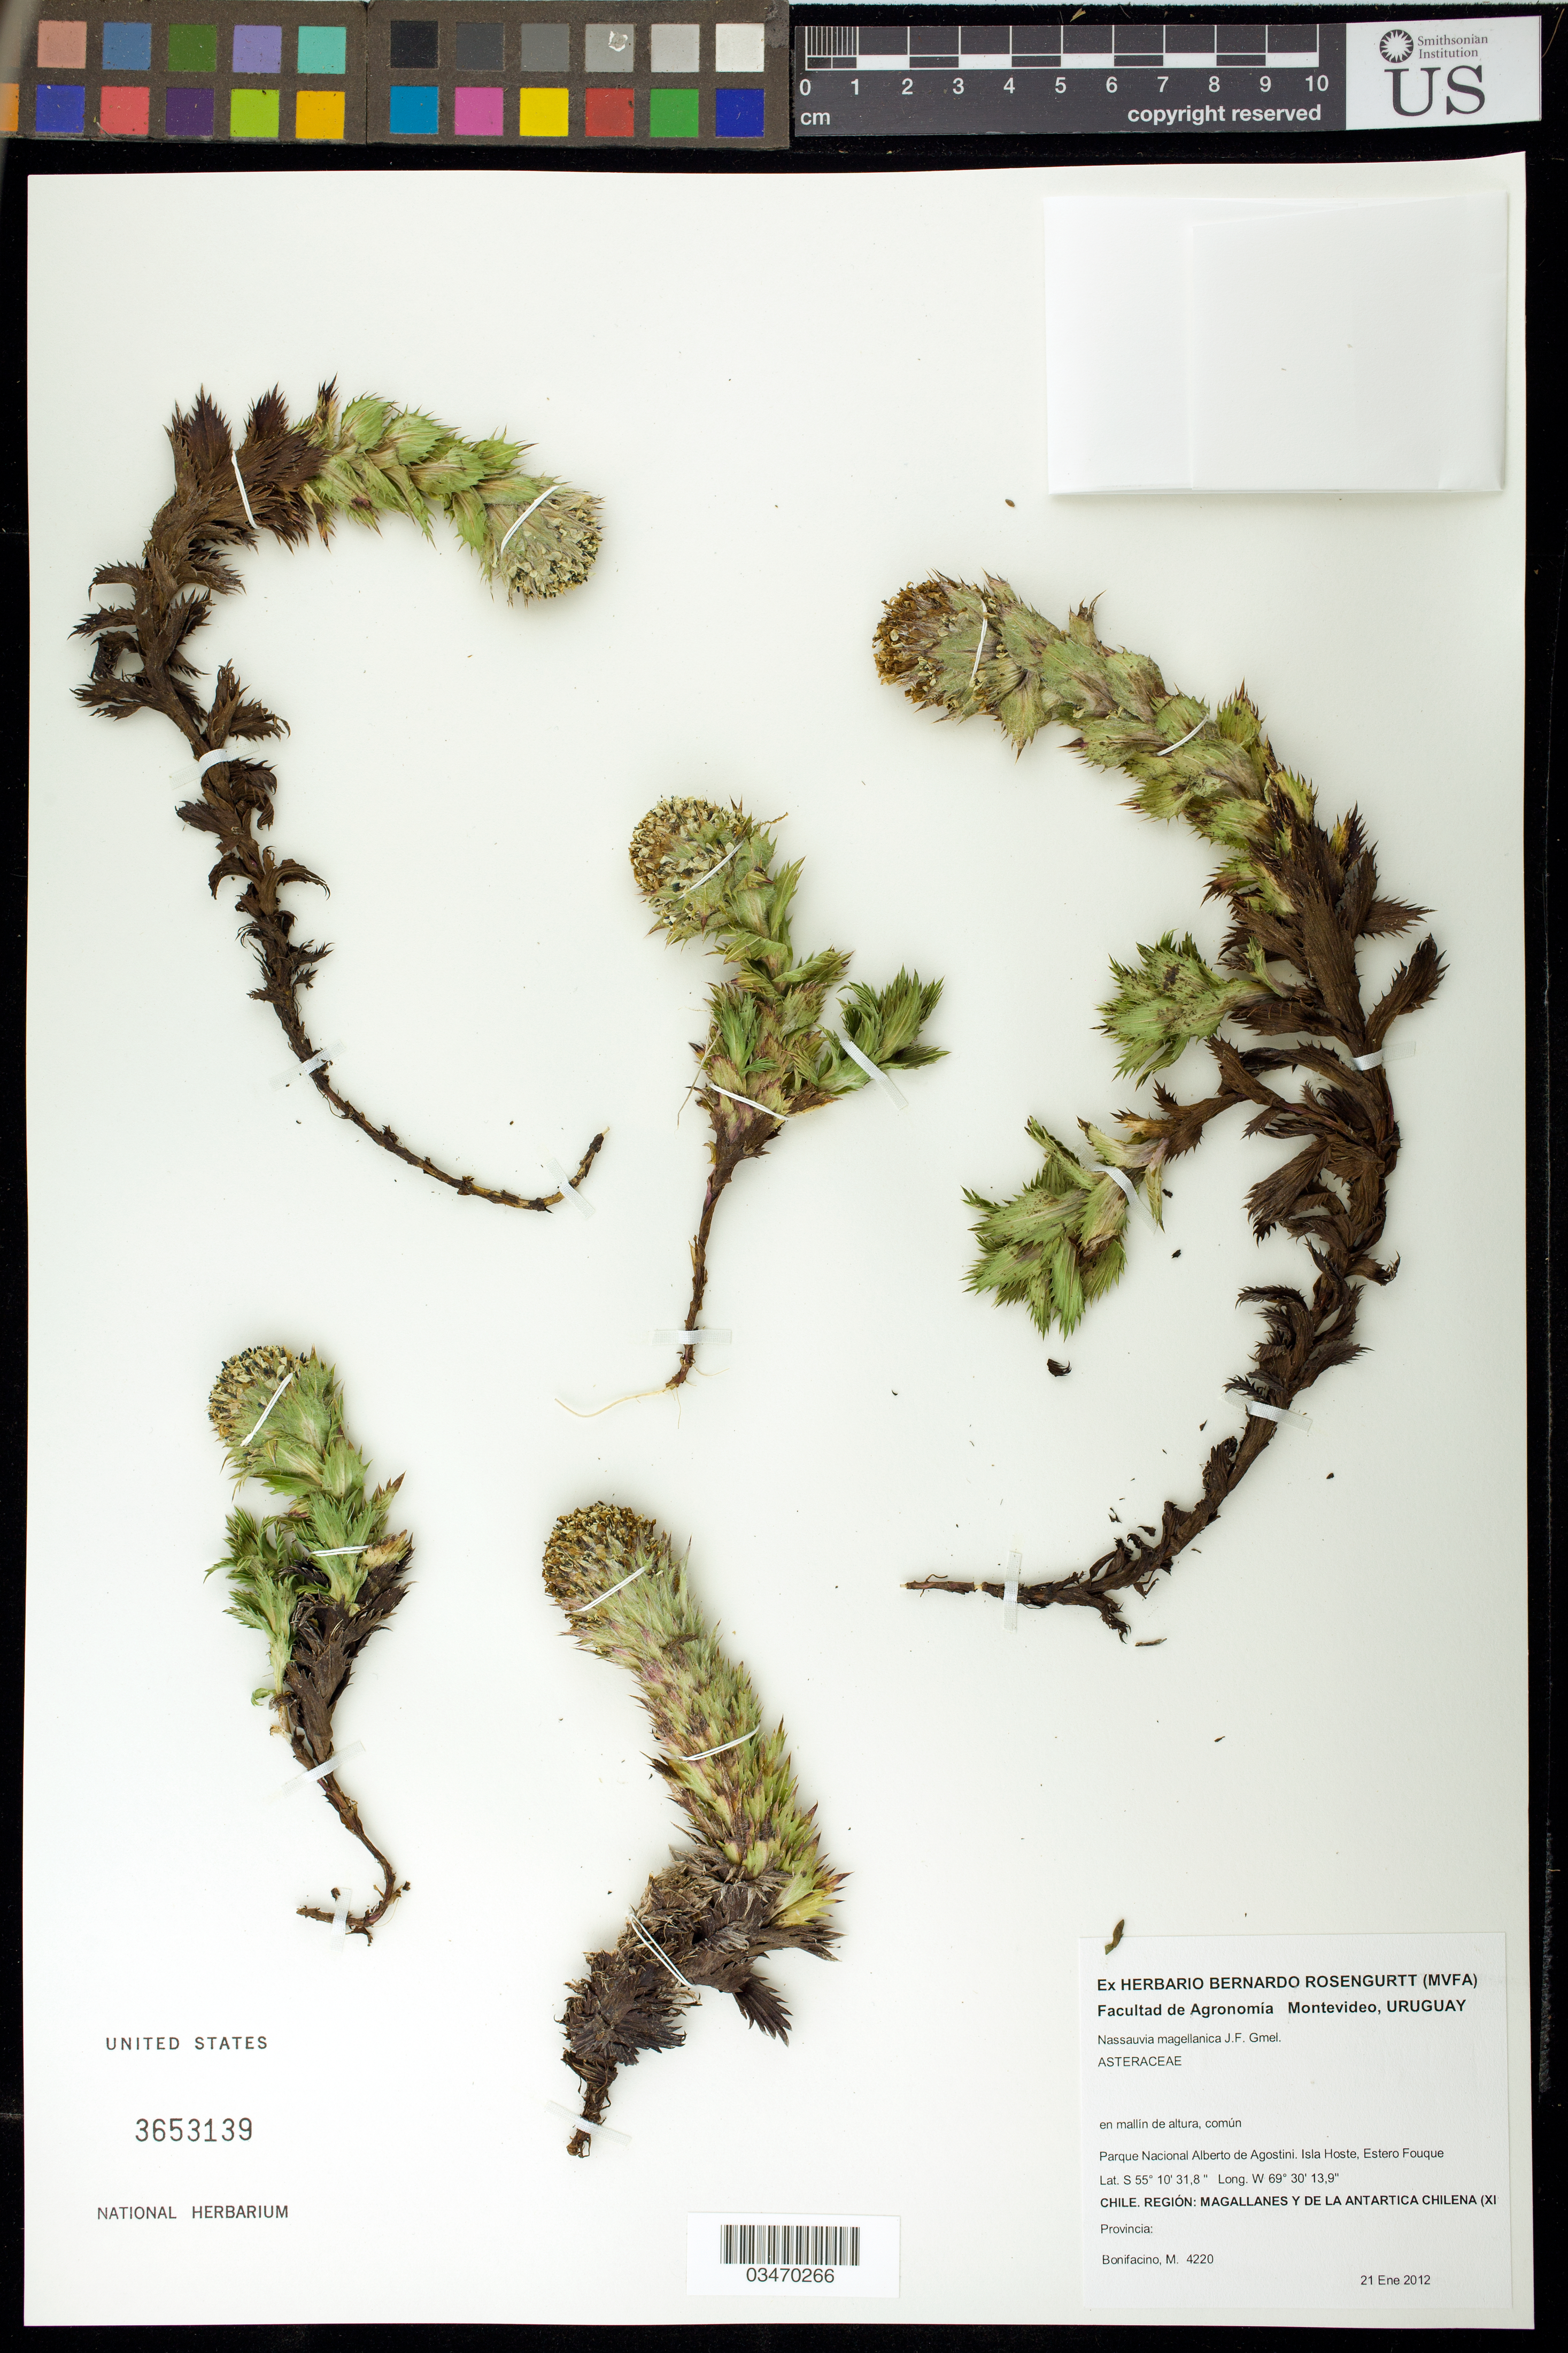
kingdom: Plantae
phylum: Tracheophyta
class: Magnoliopsida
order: Asterales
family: Asteraceae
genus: Nassauvia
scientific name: Nassauvia magellanica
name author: J.F. Gmel.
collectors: M. Bonifacino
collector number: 4220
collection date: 2012-01-21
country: Chile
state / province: Magallanes y de la Antártica Chilena (XII)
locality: Parque Nacional Alberto de Agostini, Isla Hoeste, Estero Fouque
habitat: En mallin de altura, comun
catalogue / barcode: US 3653139